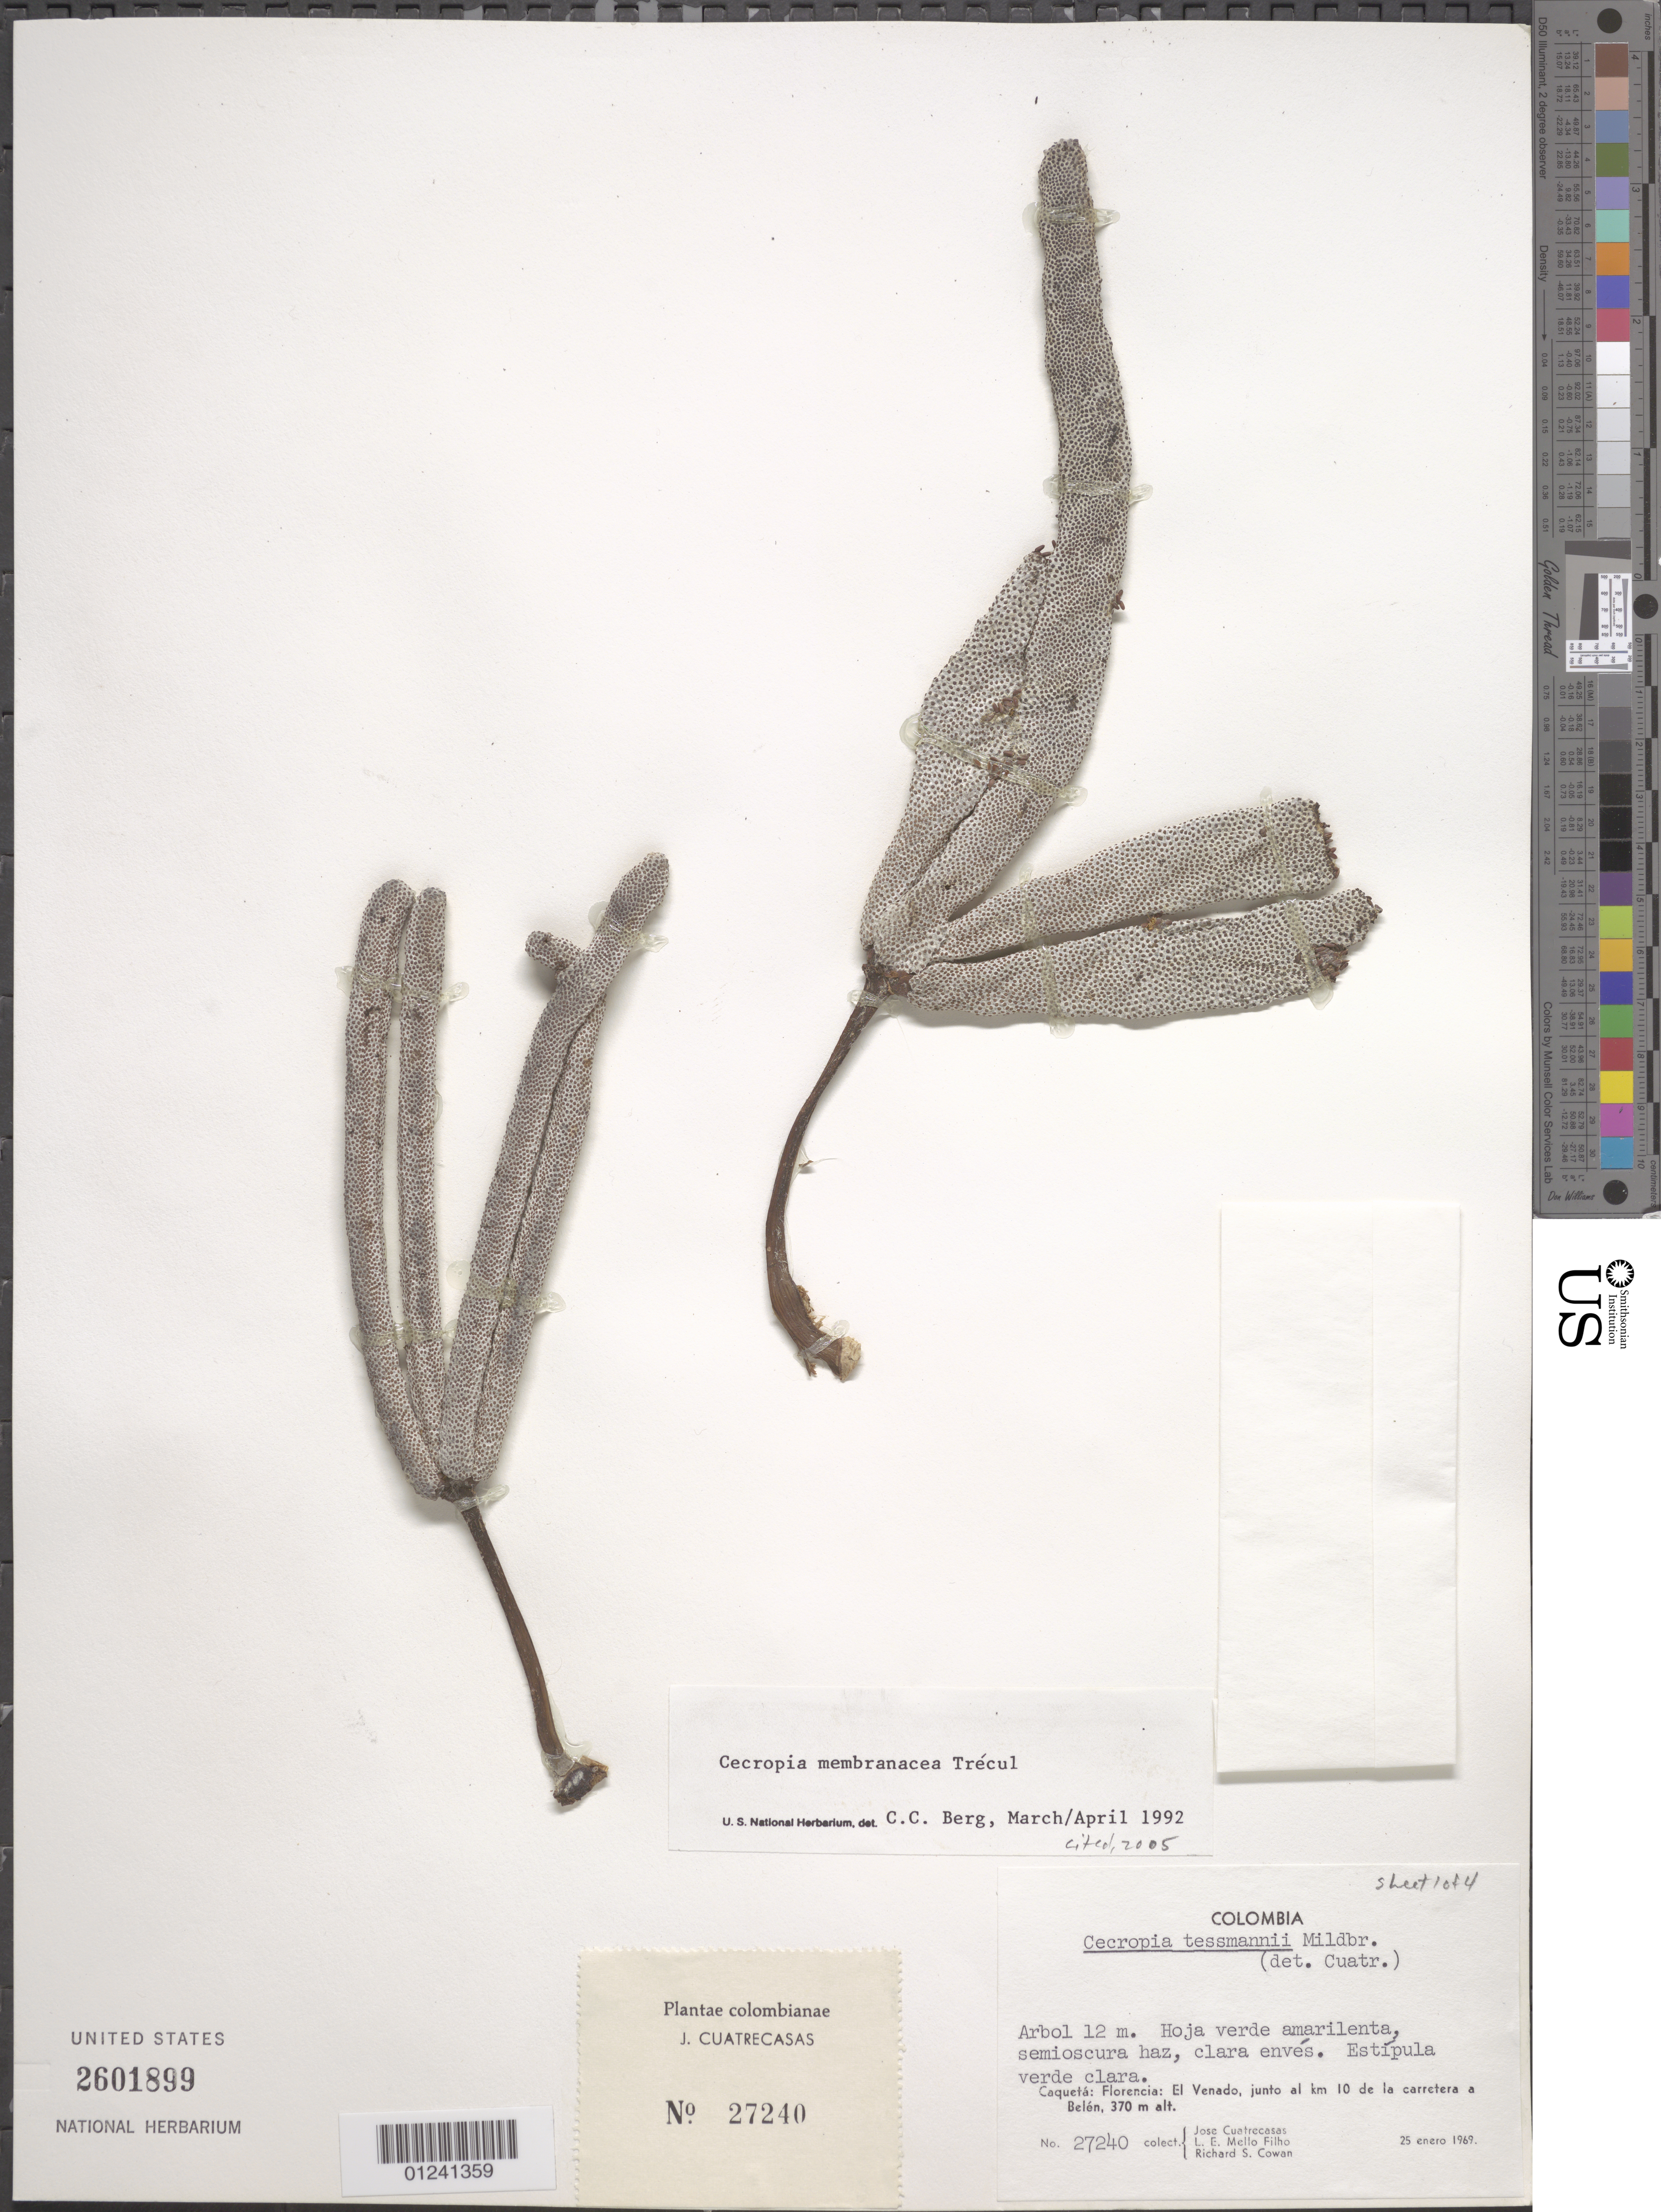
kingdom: Plantae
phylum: Tracheophyta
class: Magnoliopsida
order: Rosales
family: Urticaceae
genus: Cecropia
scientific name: Cecropia membranacea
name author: Trécul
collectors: J. Cuatrecasas, L. Emygdio de Mello Filho & R. S. Cowan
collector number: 27240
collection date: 1969-01-25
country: Colombia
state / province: Caquetá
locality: Florencia: El Venado, juno al km 10 de la carretera a Belen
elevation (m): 370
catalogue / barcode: US 2601899